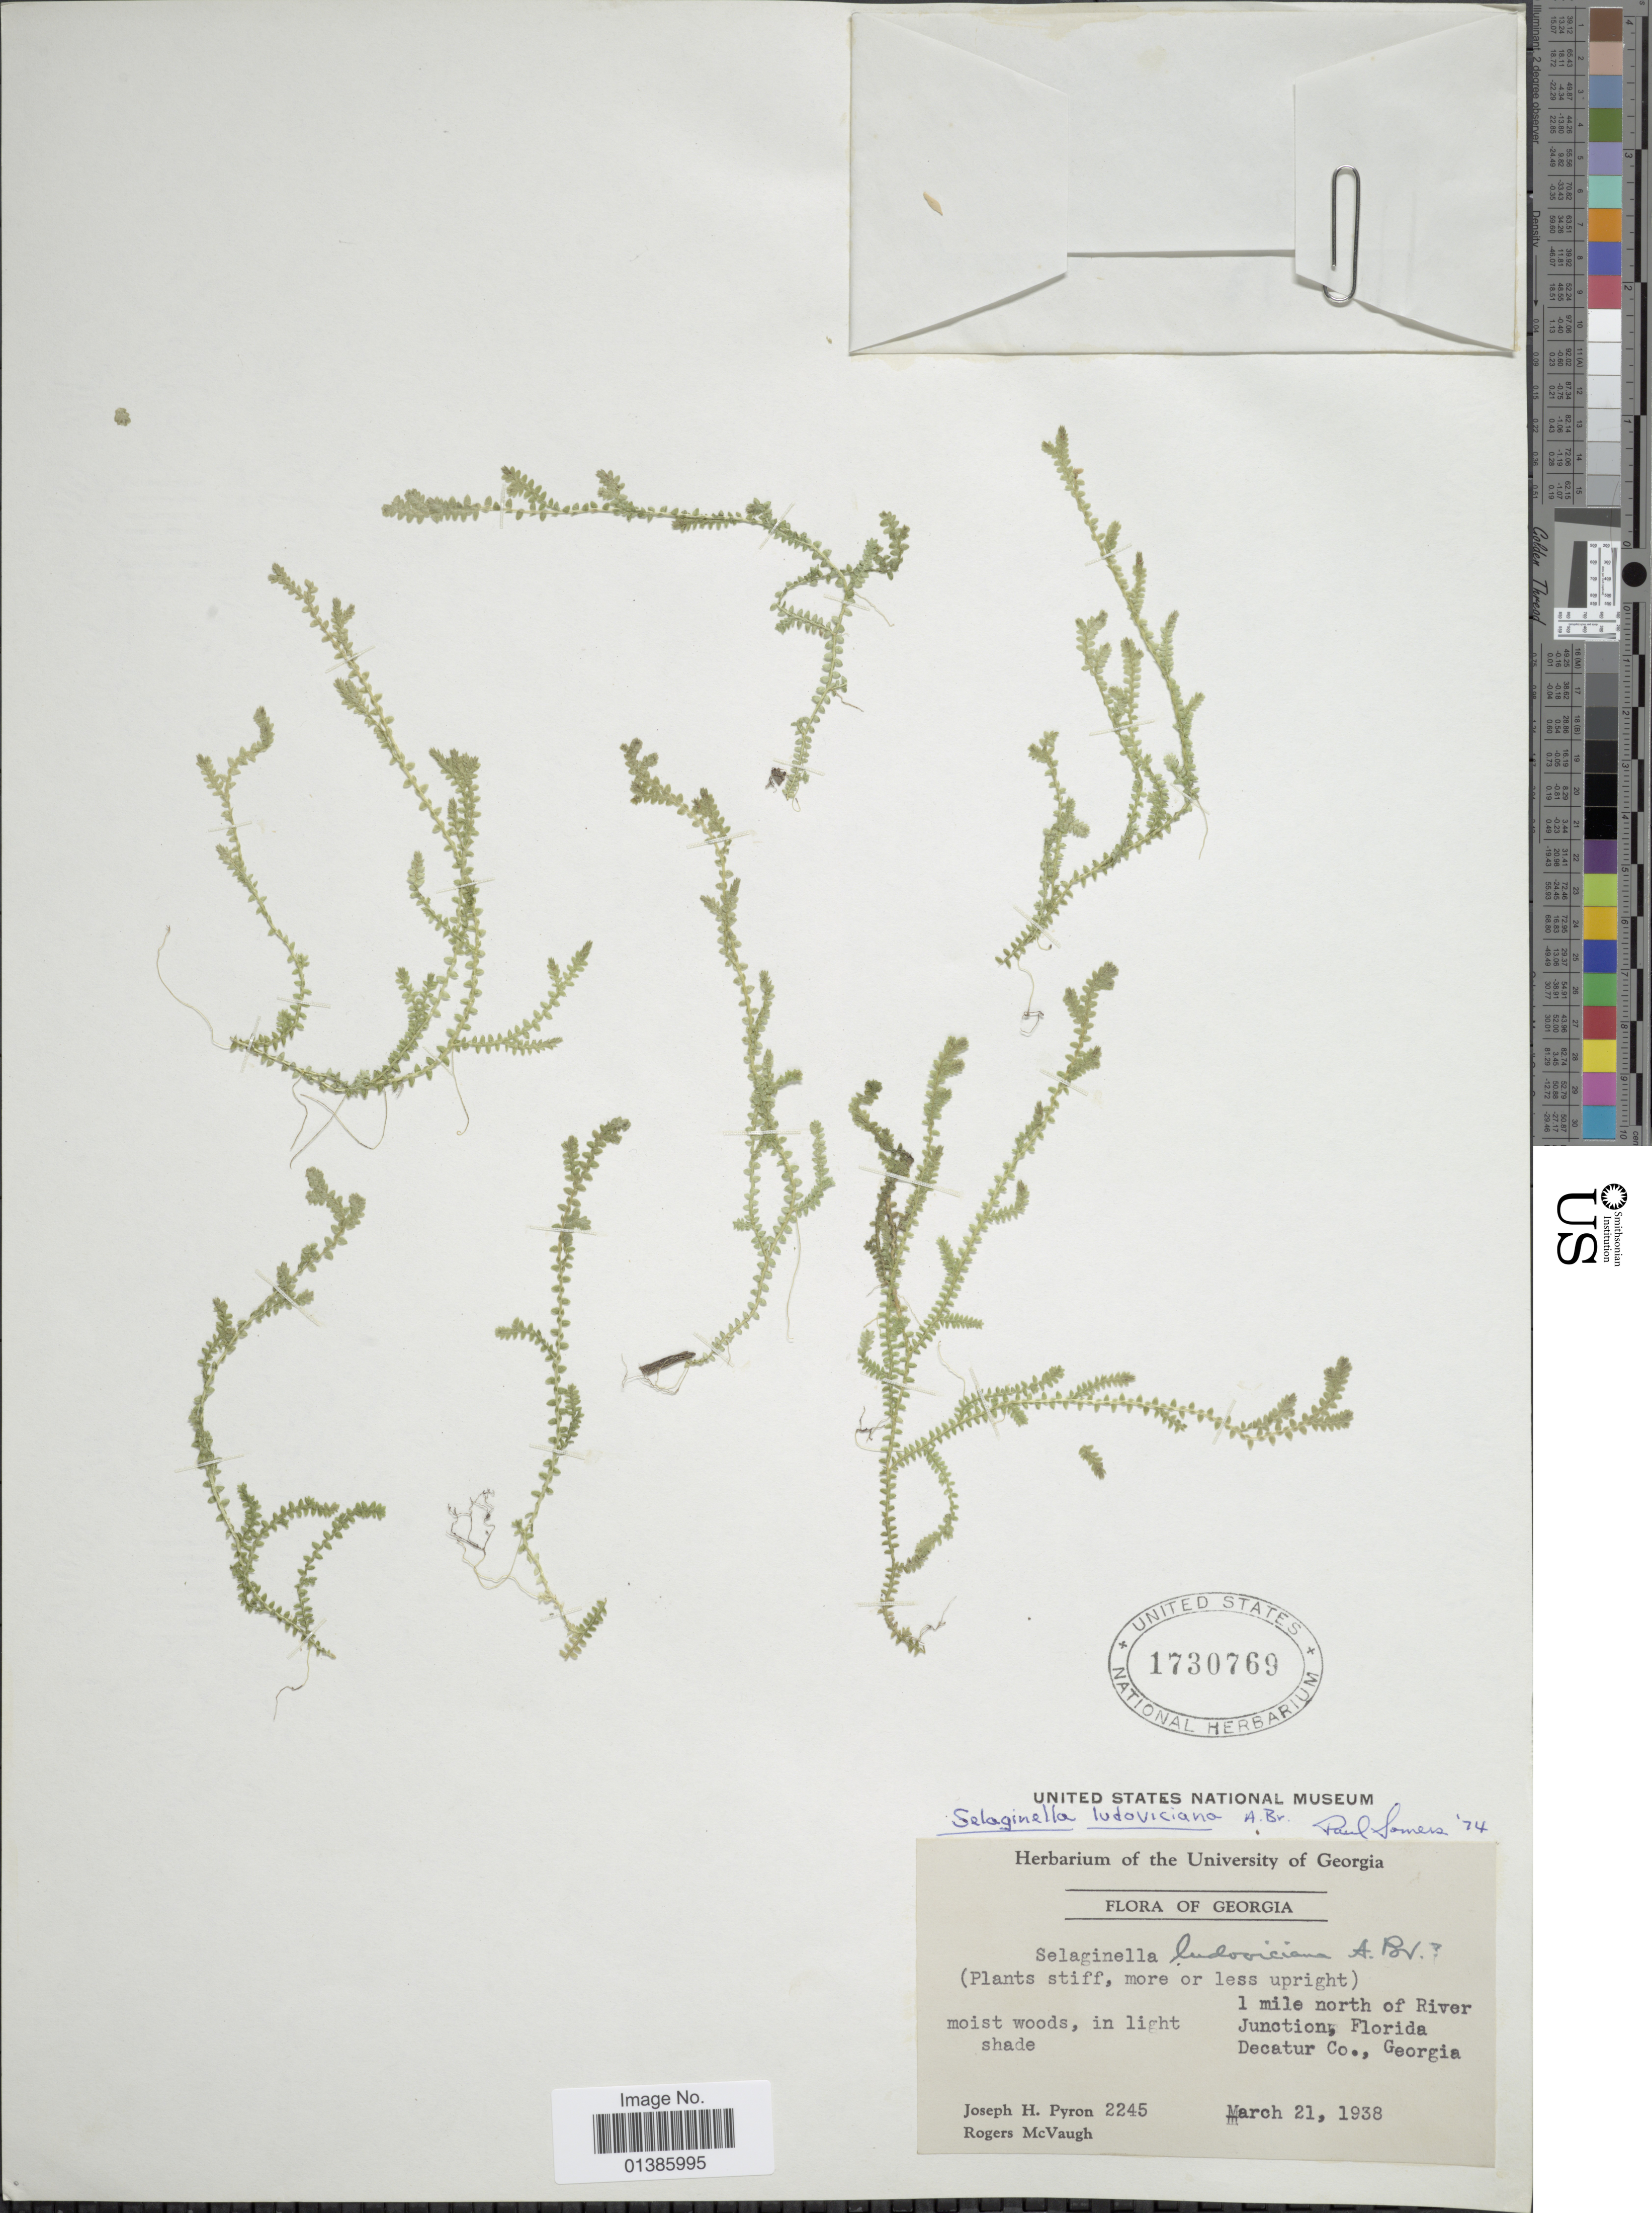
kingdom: Plantae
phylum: Tracheophyta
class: Lycopodiopsida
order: Selaginellales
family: Selaginellaceae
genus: Selaginella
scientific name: Selaginella ludoviciana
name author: A. Braun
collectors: J. H. Pyron & R. McVaugh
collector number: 2245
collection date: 1938-03-21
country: United States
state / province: Georgia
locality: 1 mile north of River Junction, Florida Decatur Co.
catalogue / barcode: US 1730769